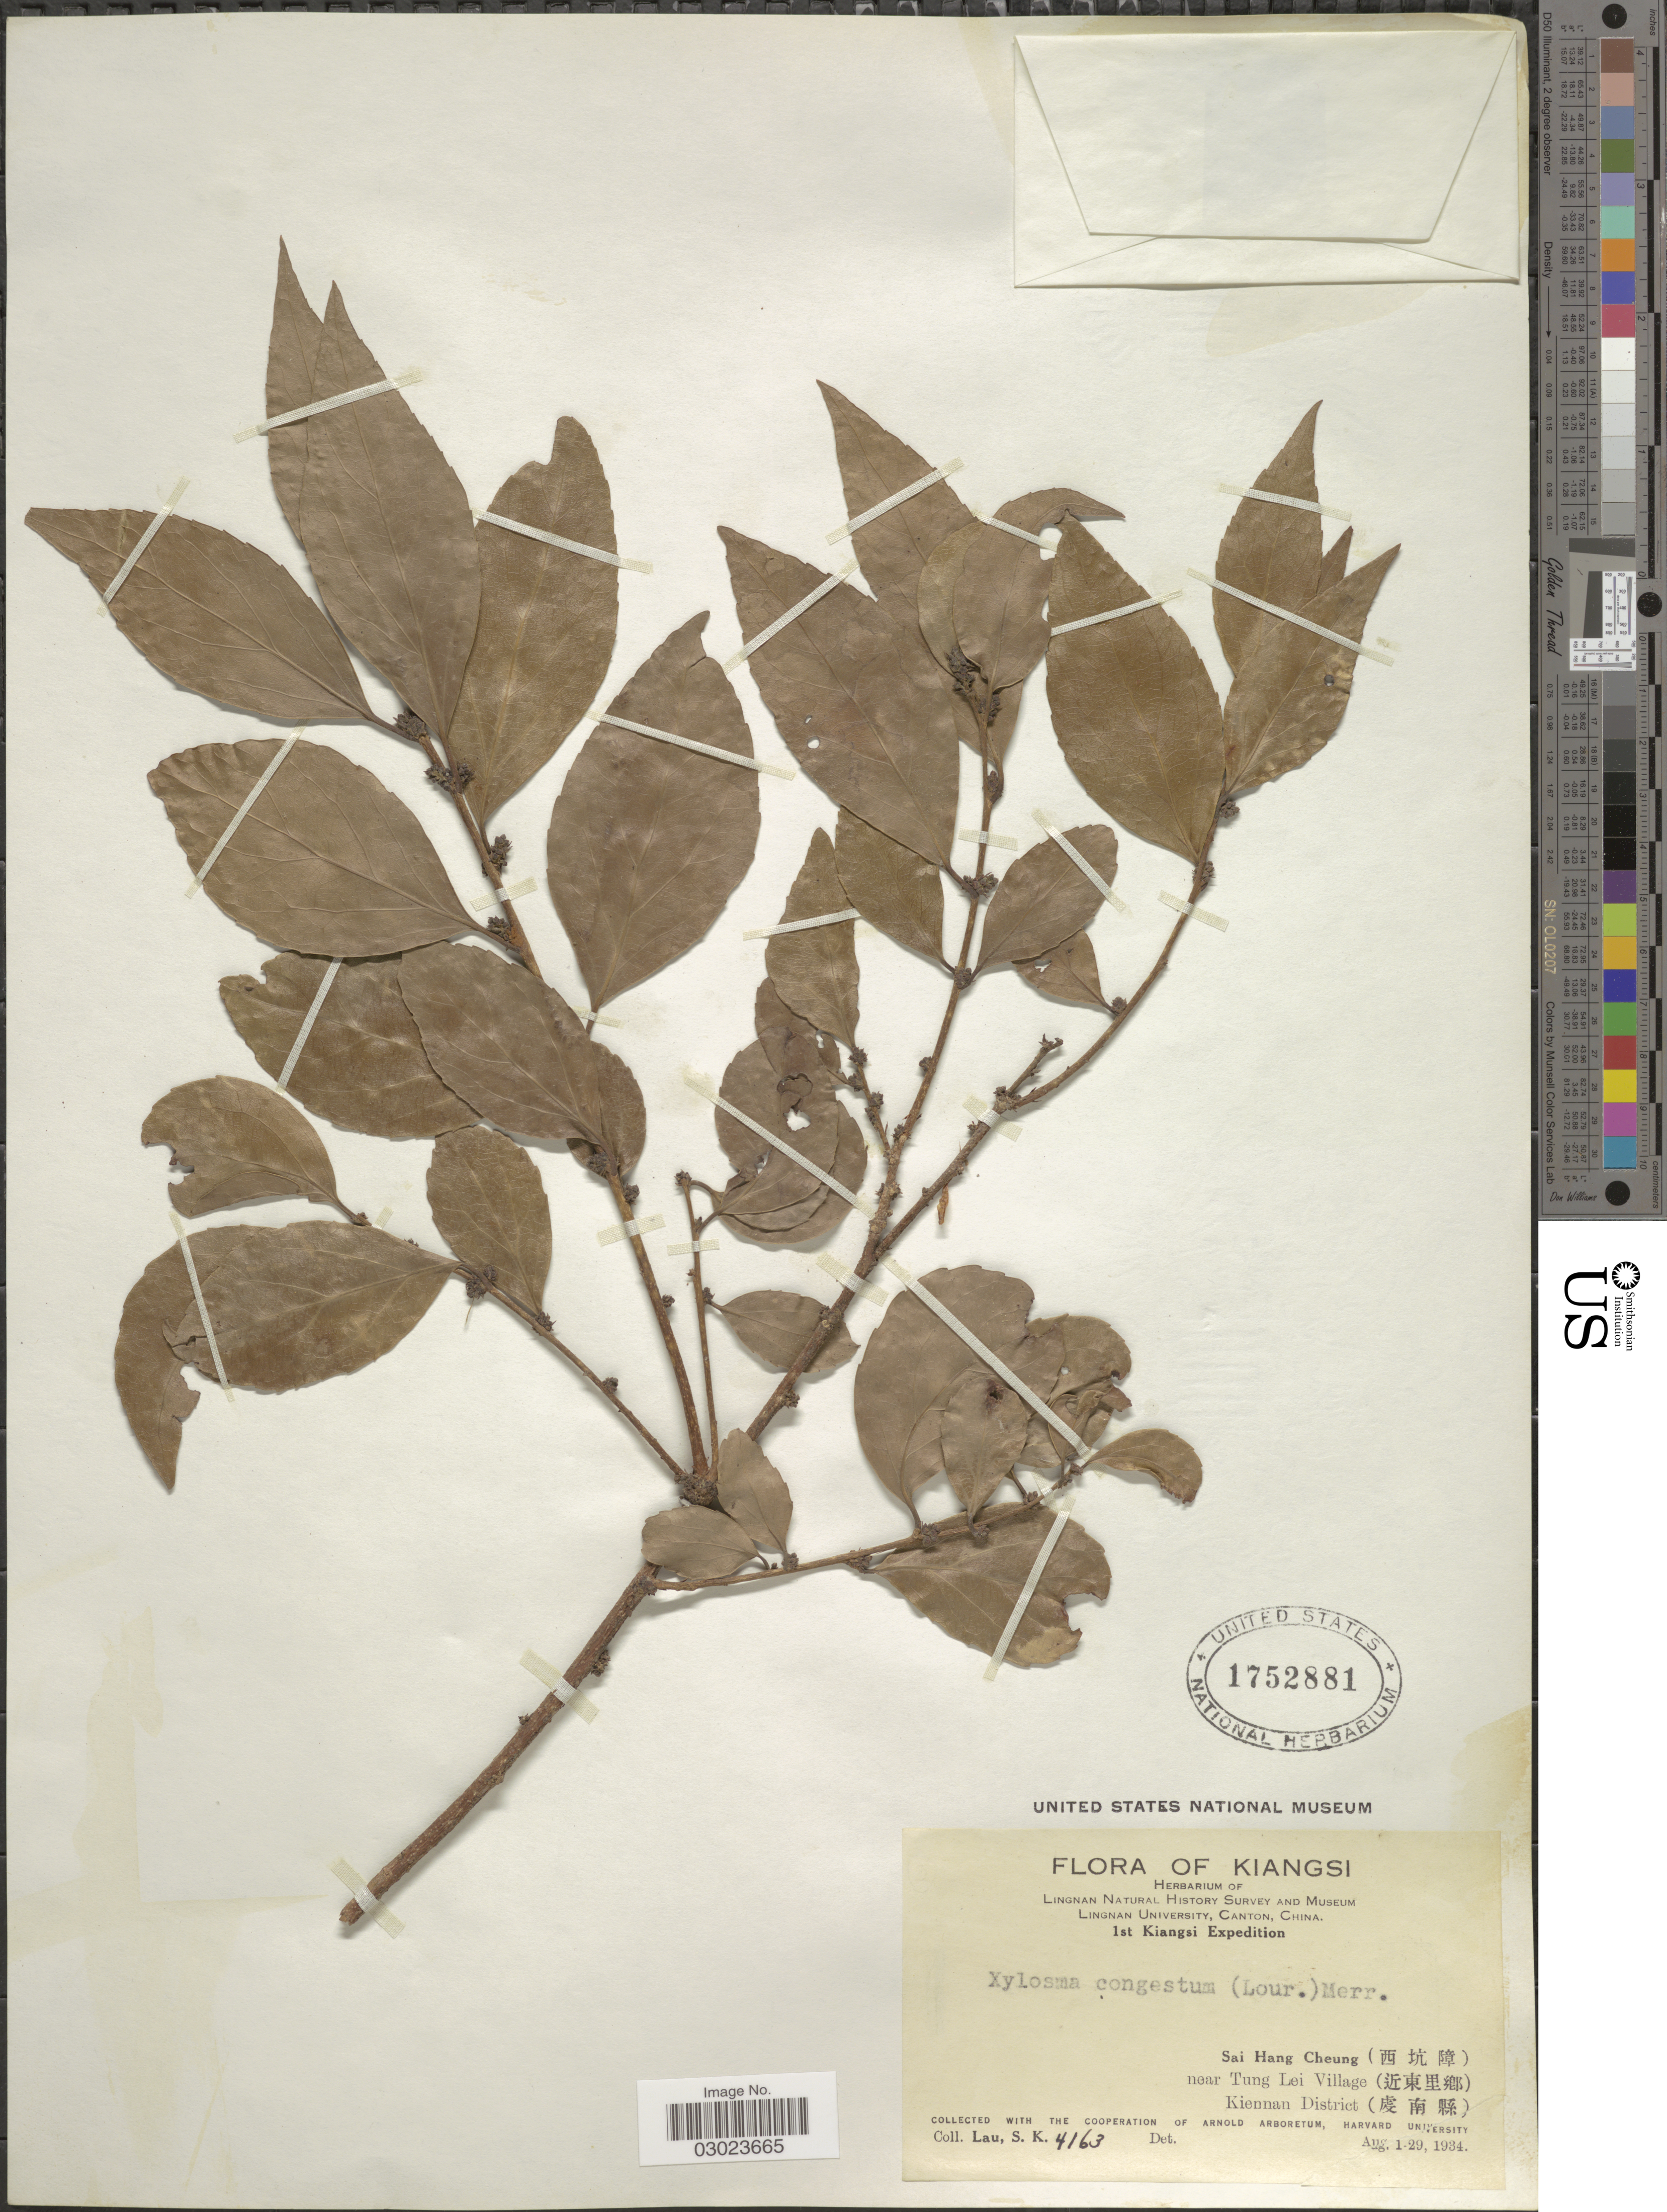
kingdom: Plantae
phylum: Tracheophyta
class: Magnoliopsida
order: Malpighiales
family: Salicaceae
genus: Xylosma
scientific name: Xylosma congesta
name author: (Lour.) Merr.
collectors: S. K. Lau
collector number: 4163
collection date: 1934-08-01/1934-08-29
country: China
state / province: Jiangxi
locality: Kiangsi, Sai Hang Cheung, near Tung Lei Village, Kiennan District.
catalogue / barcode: US 1752881